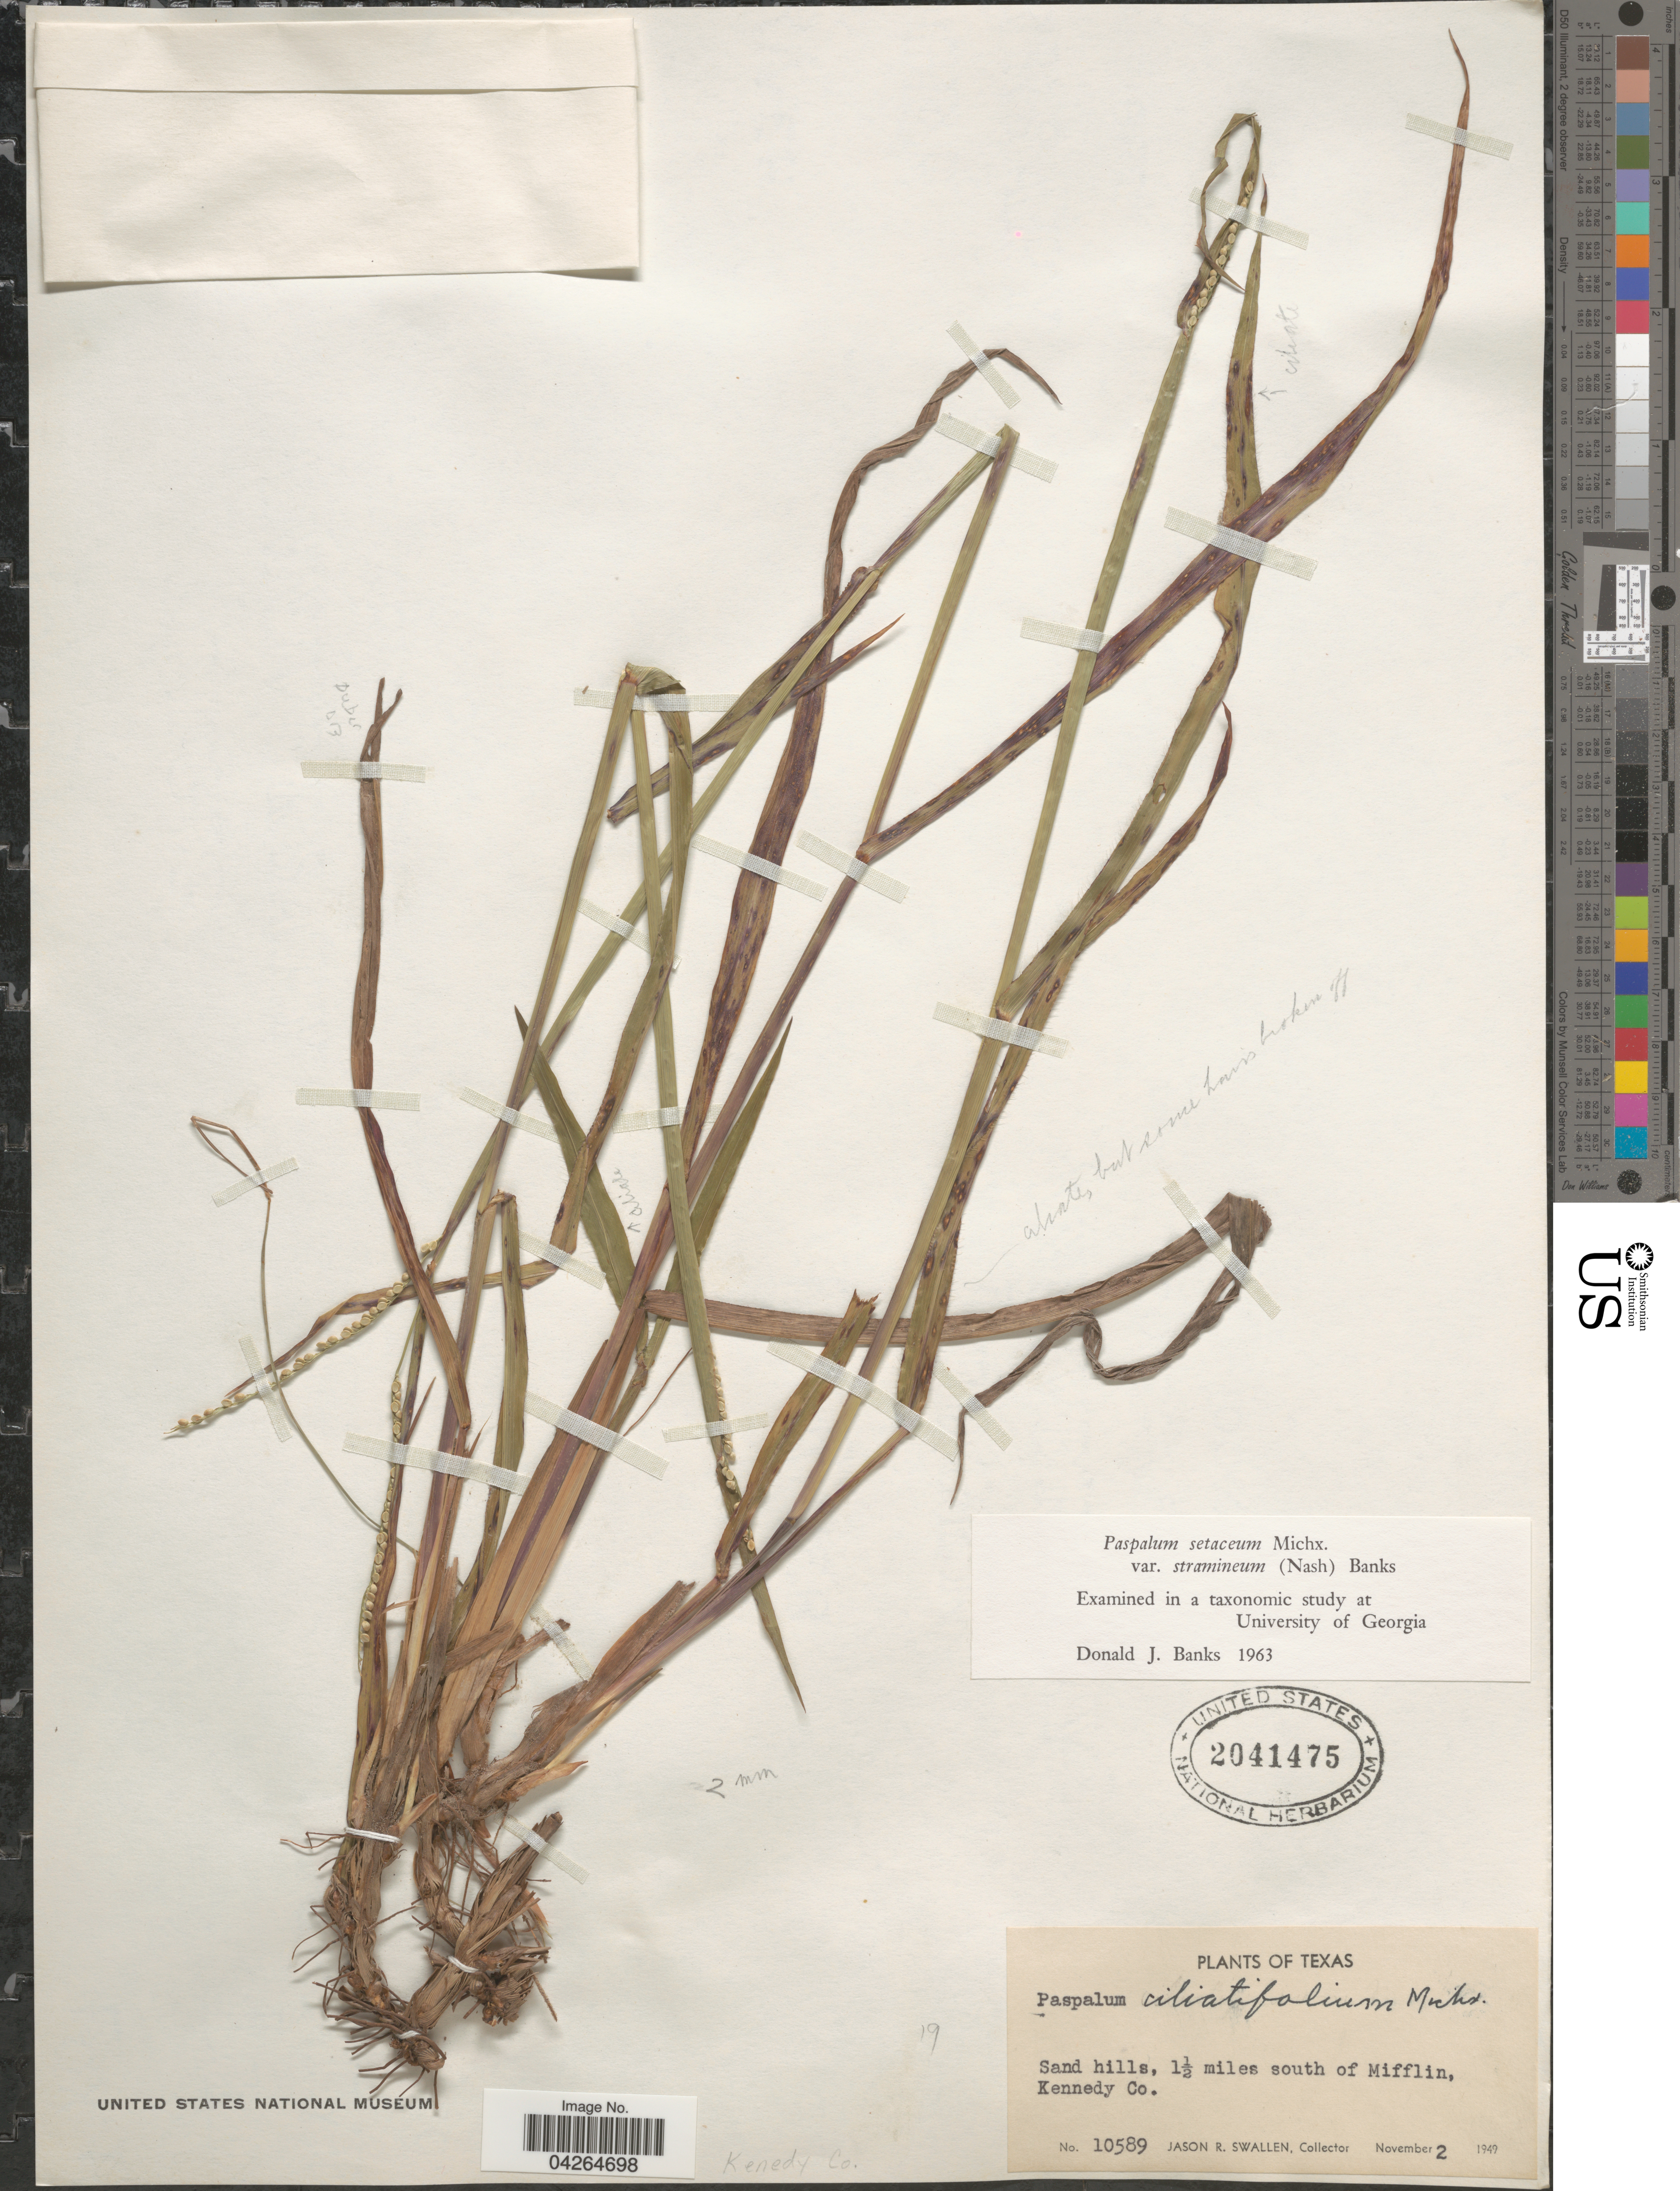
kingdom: Plantae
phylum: Tracheophyta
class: Liliopsida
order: Poales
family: Poaceae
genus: Paspalum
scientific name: Paspalum setaceum var. stramineum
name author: (Nash) D.J. Banks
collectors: J. R. Swallen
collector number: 10589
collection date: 1949-11-02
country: United States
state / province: Texas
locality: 1½ miles south of Mifflin, Kennedy Co. Kenedy Co.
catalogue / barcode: US 2041475